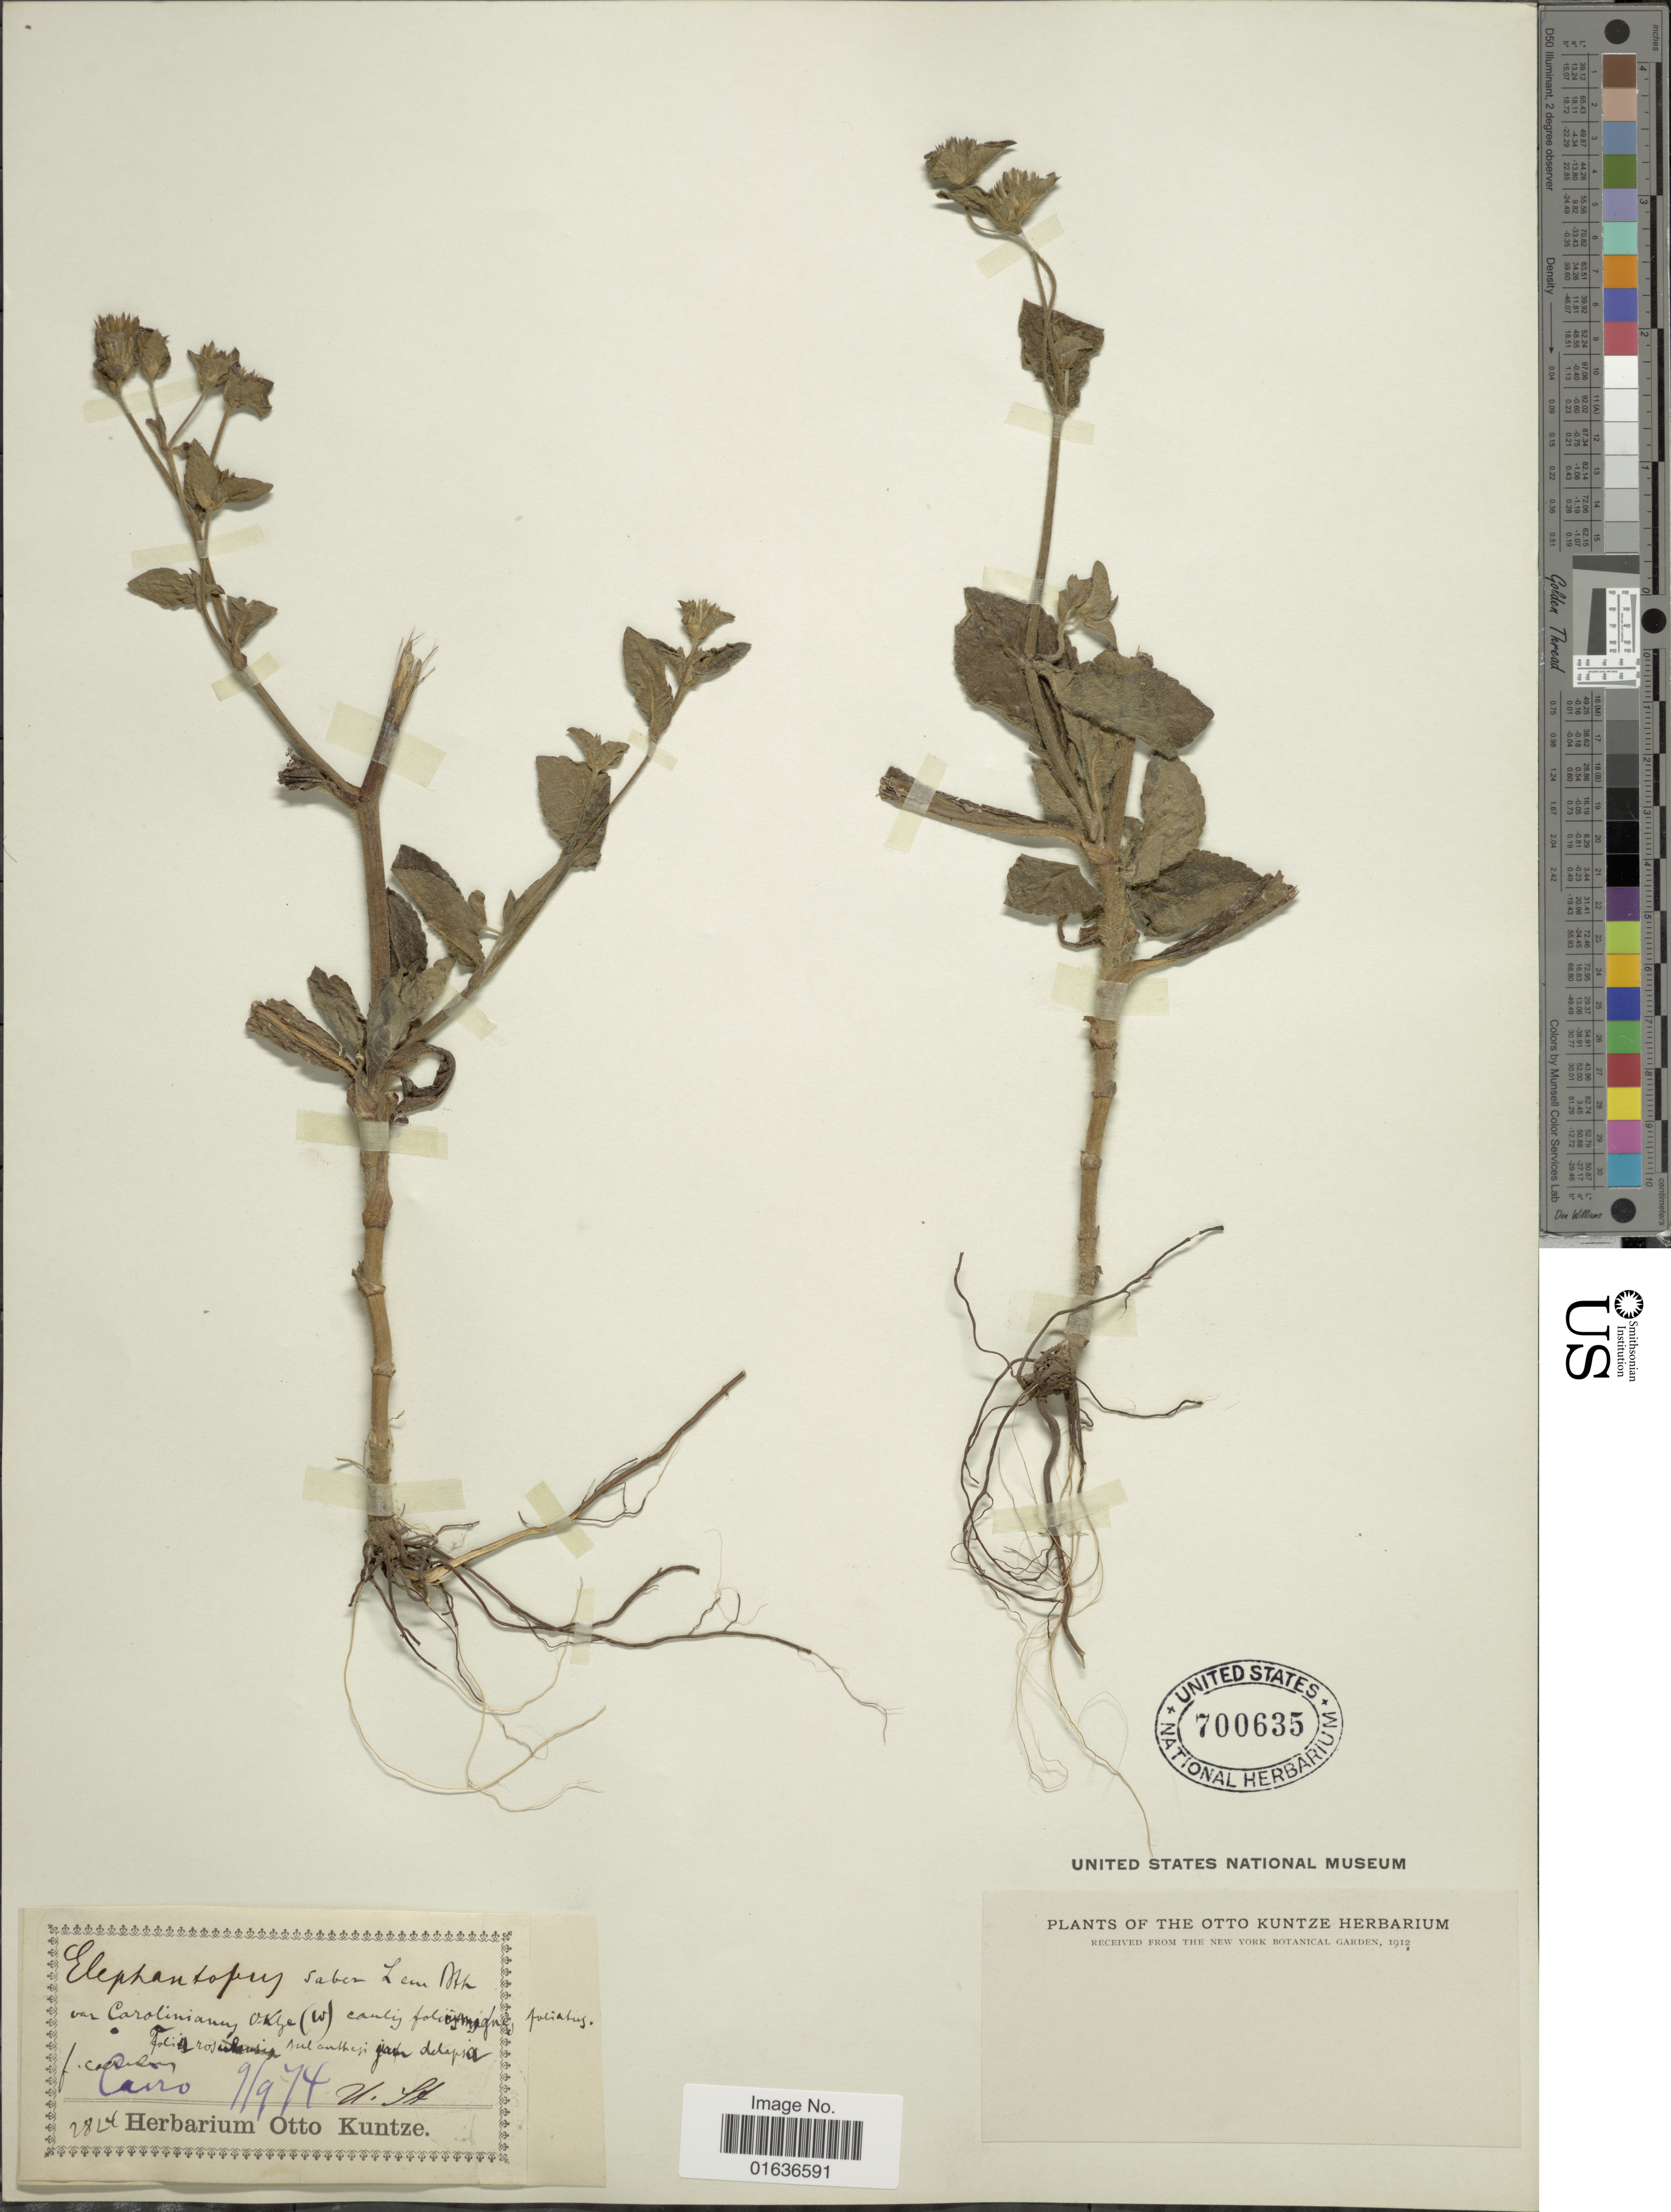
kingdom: Plantae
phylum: Tracheophyta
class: Magnoliopsida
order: Asterales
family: Asteraceae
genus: Elephantopus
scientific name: Elephantopus carolinianus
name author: Raeusch.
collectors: ex herb. Otto Kuntze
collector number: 2824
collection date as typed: Transcribed d/m/y: 9/9/74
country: Egypt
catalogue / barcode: US 700635